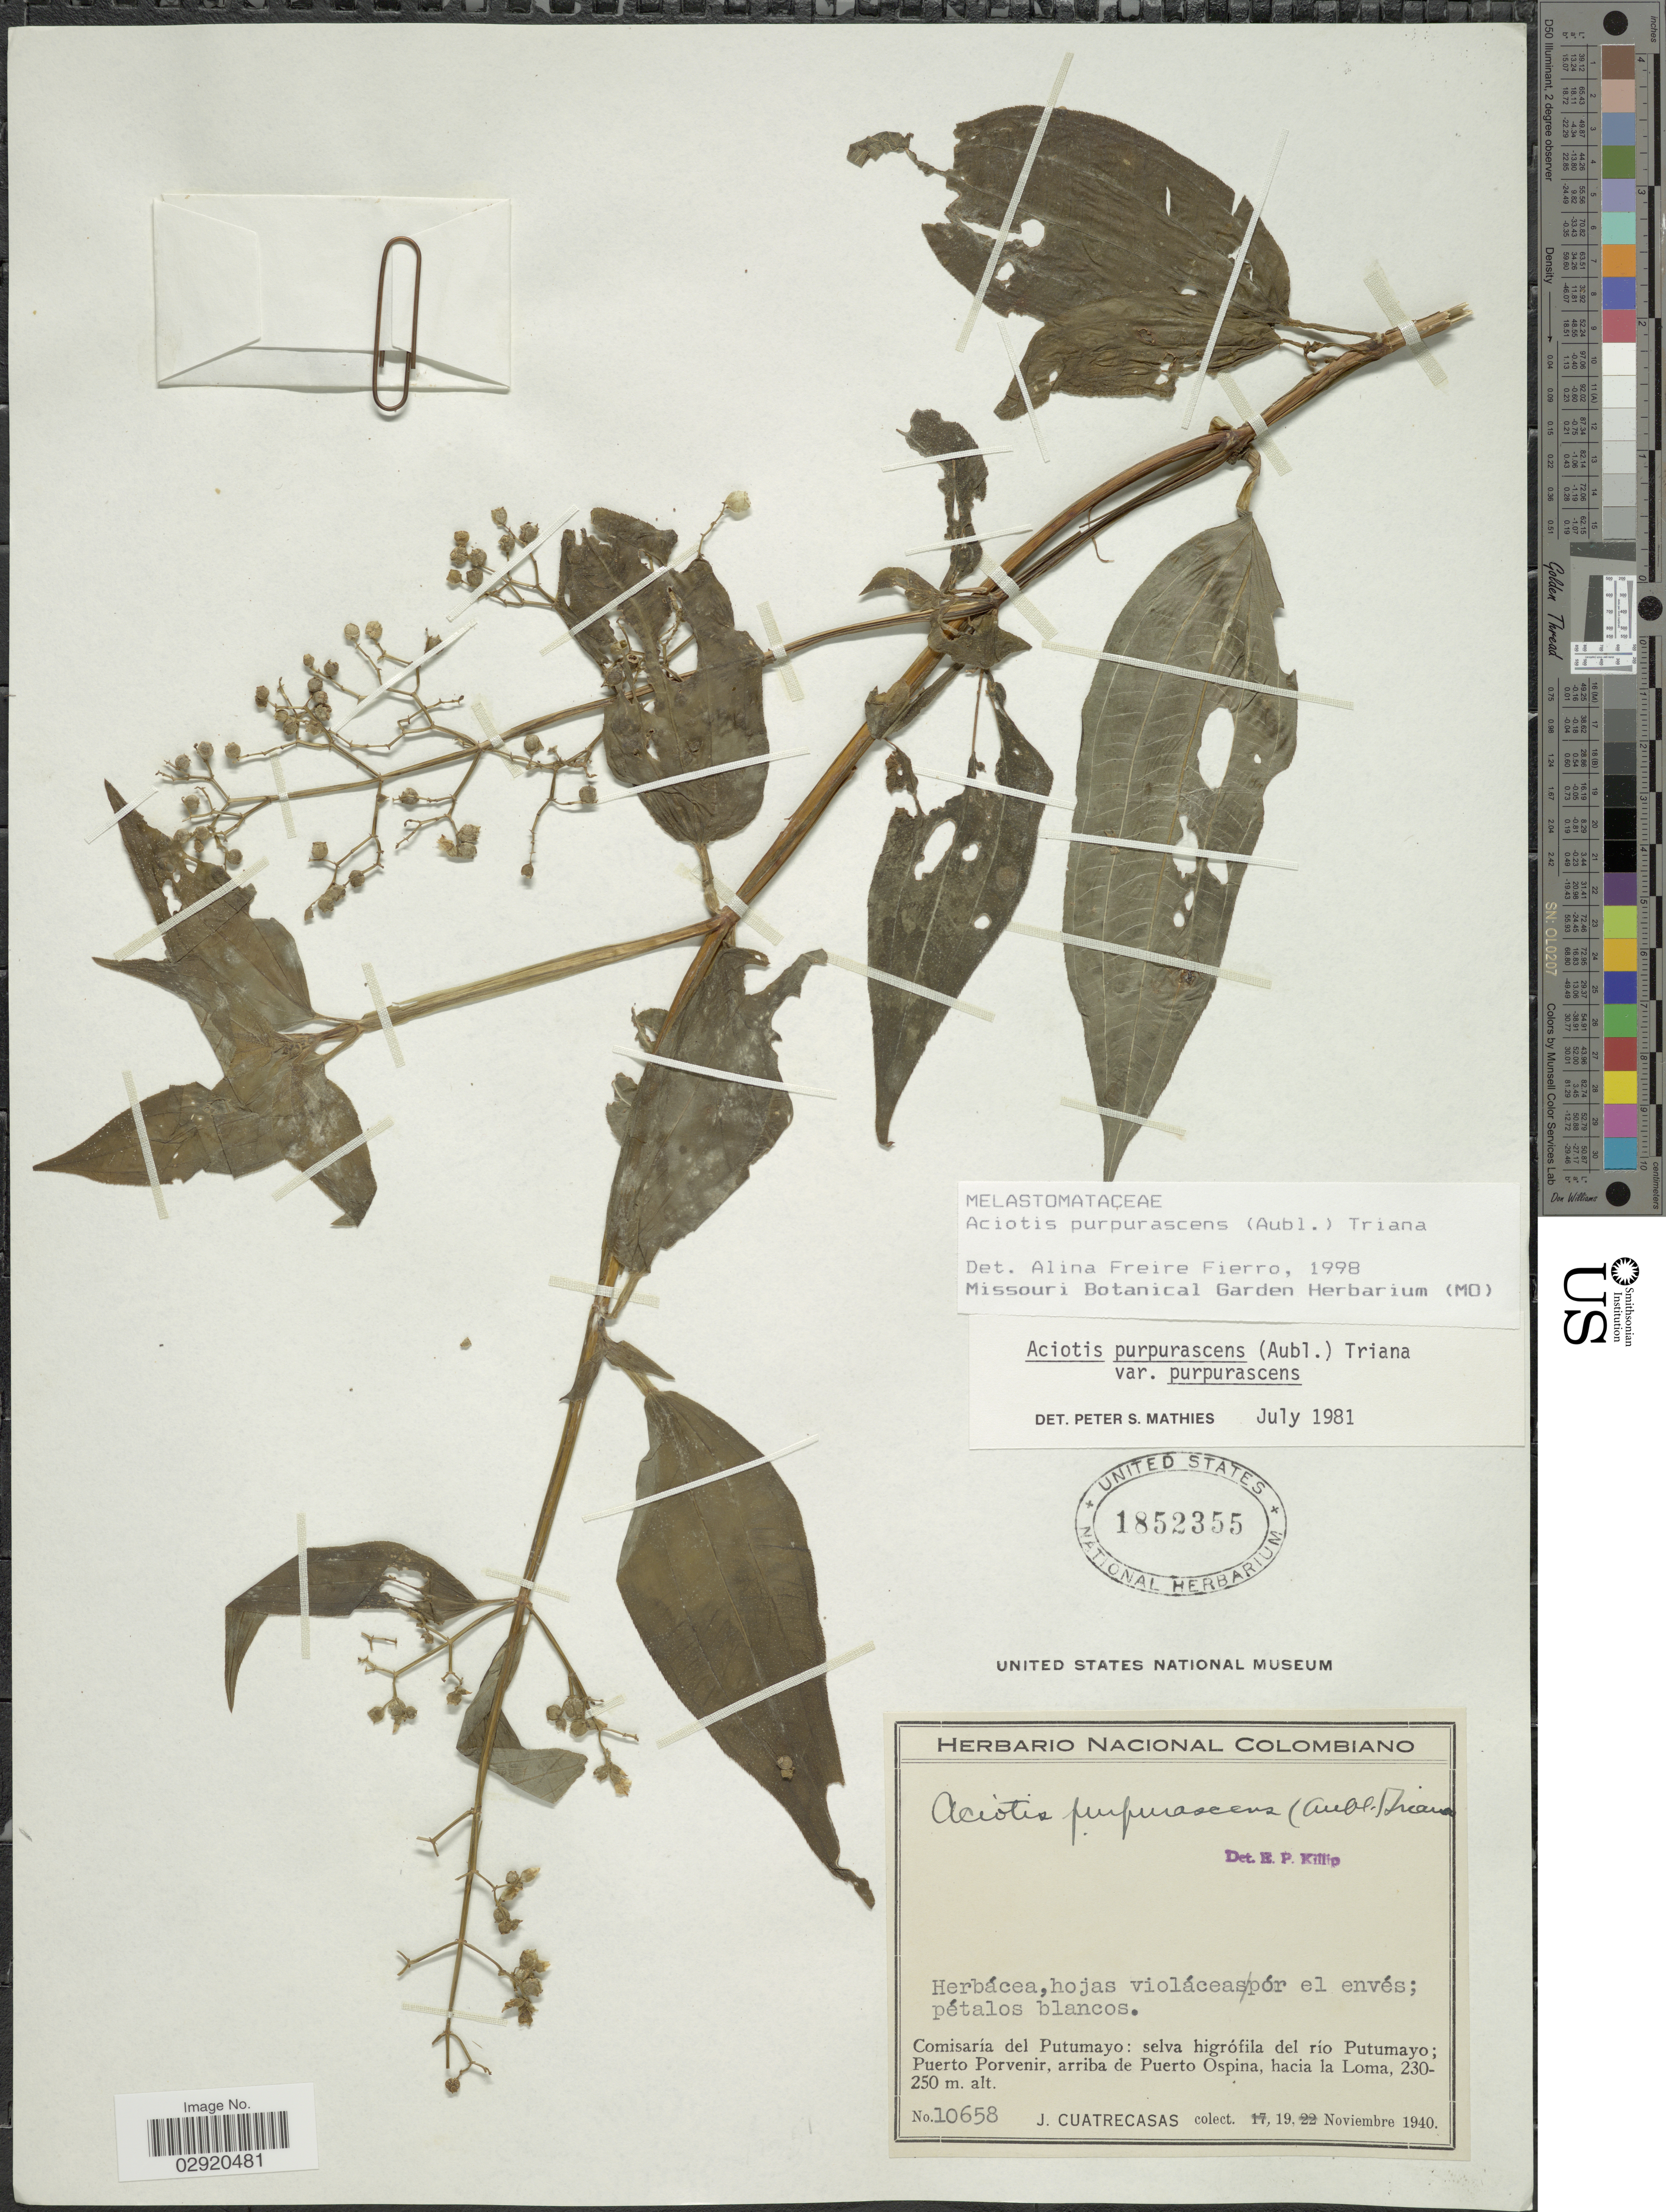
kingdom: Plantae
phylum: Tracheophyta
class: Magnoliopsida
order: Myrtales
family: Melastomataceae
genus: Aciotis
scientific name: Aciotis purpurascens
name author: (Aubl.) Triana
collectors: J. Cuatrecasas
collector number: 10658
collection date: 1940-11-19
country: Colombia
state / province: Putumayo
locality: Comisaría del Putumayo: selva higrófila del río Putumayo; Puerto Porvenir, arriba de Puerto Ospina, hacia la Loma.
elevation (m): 230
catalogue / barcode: US 1852355